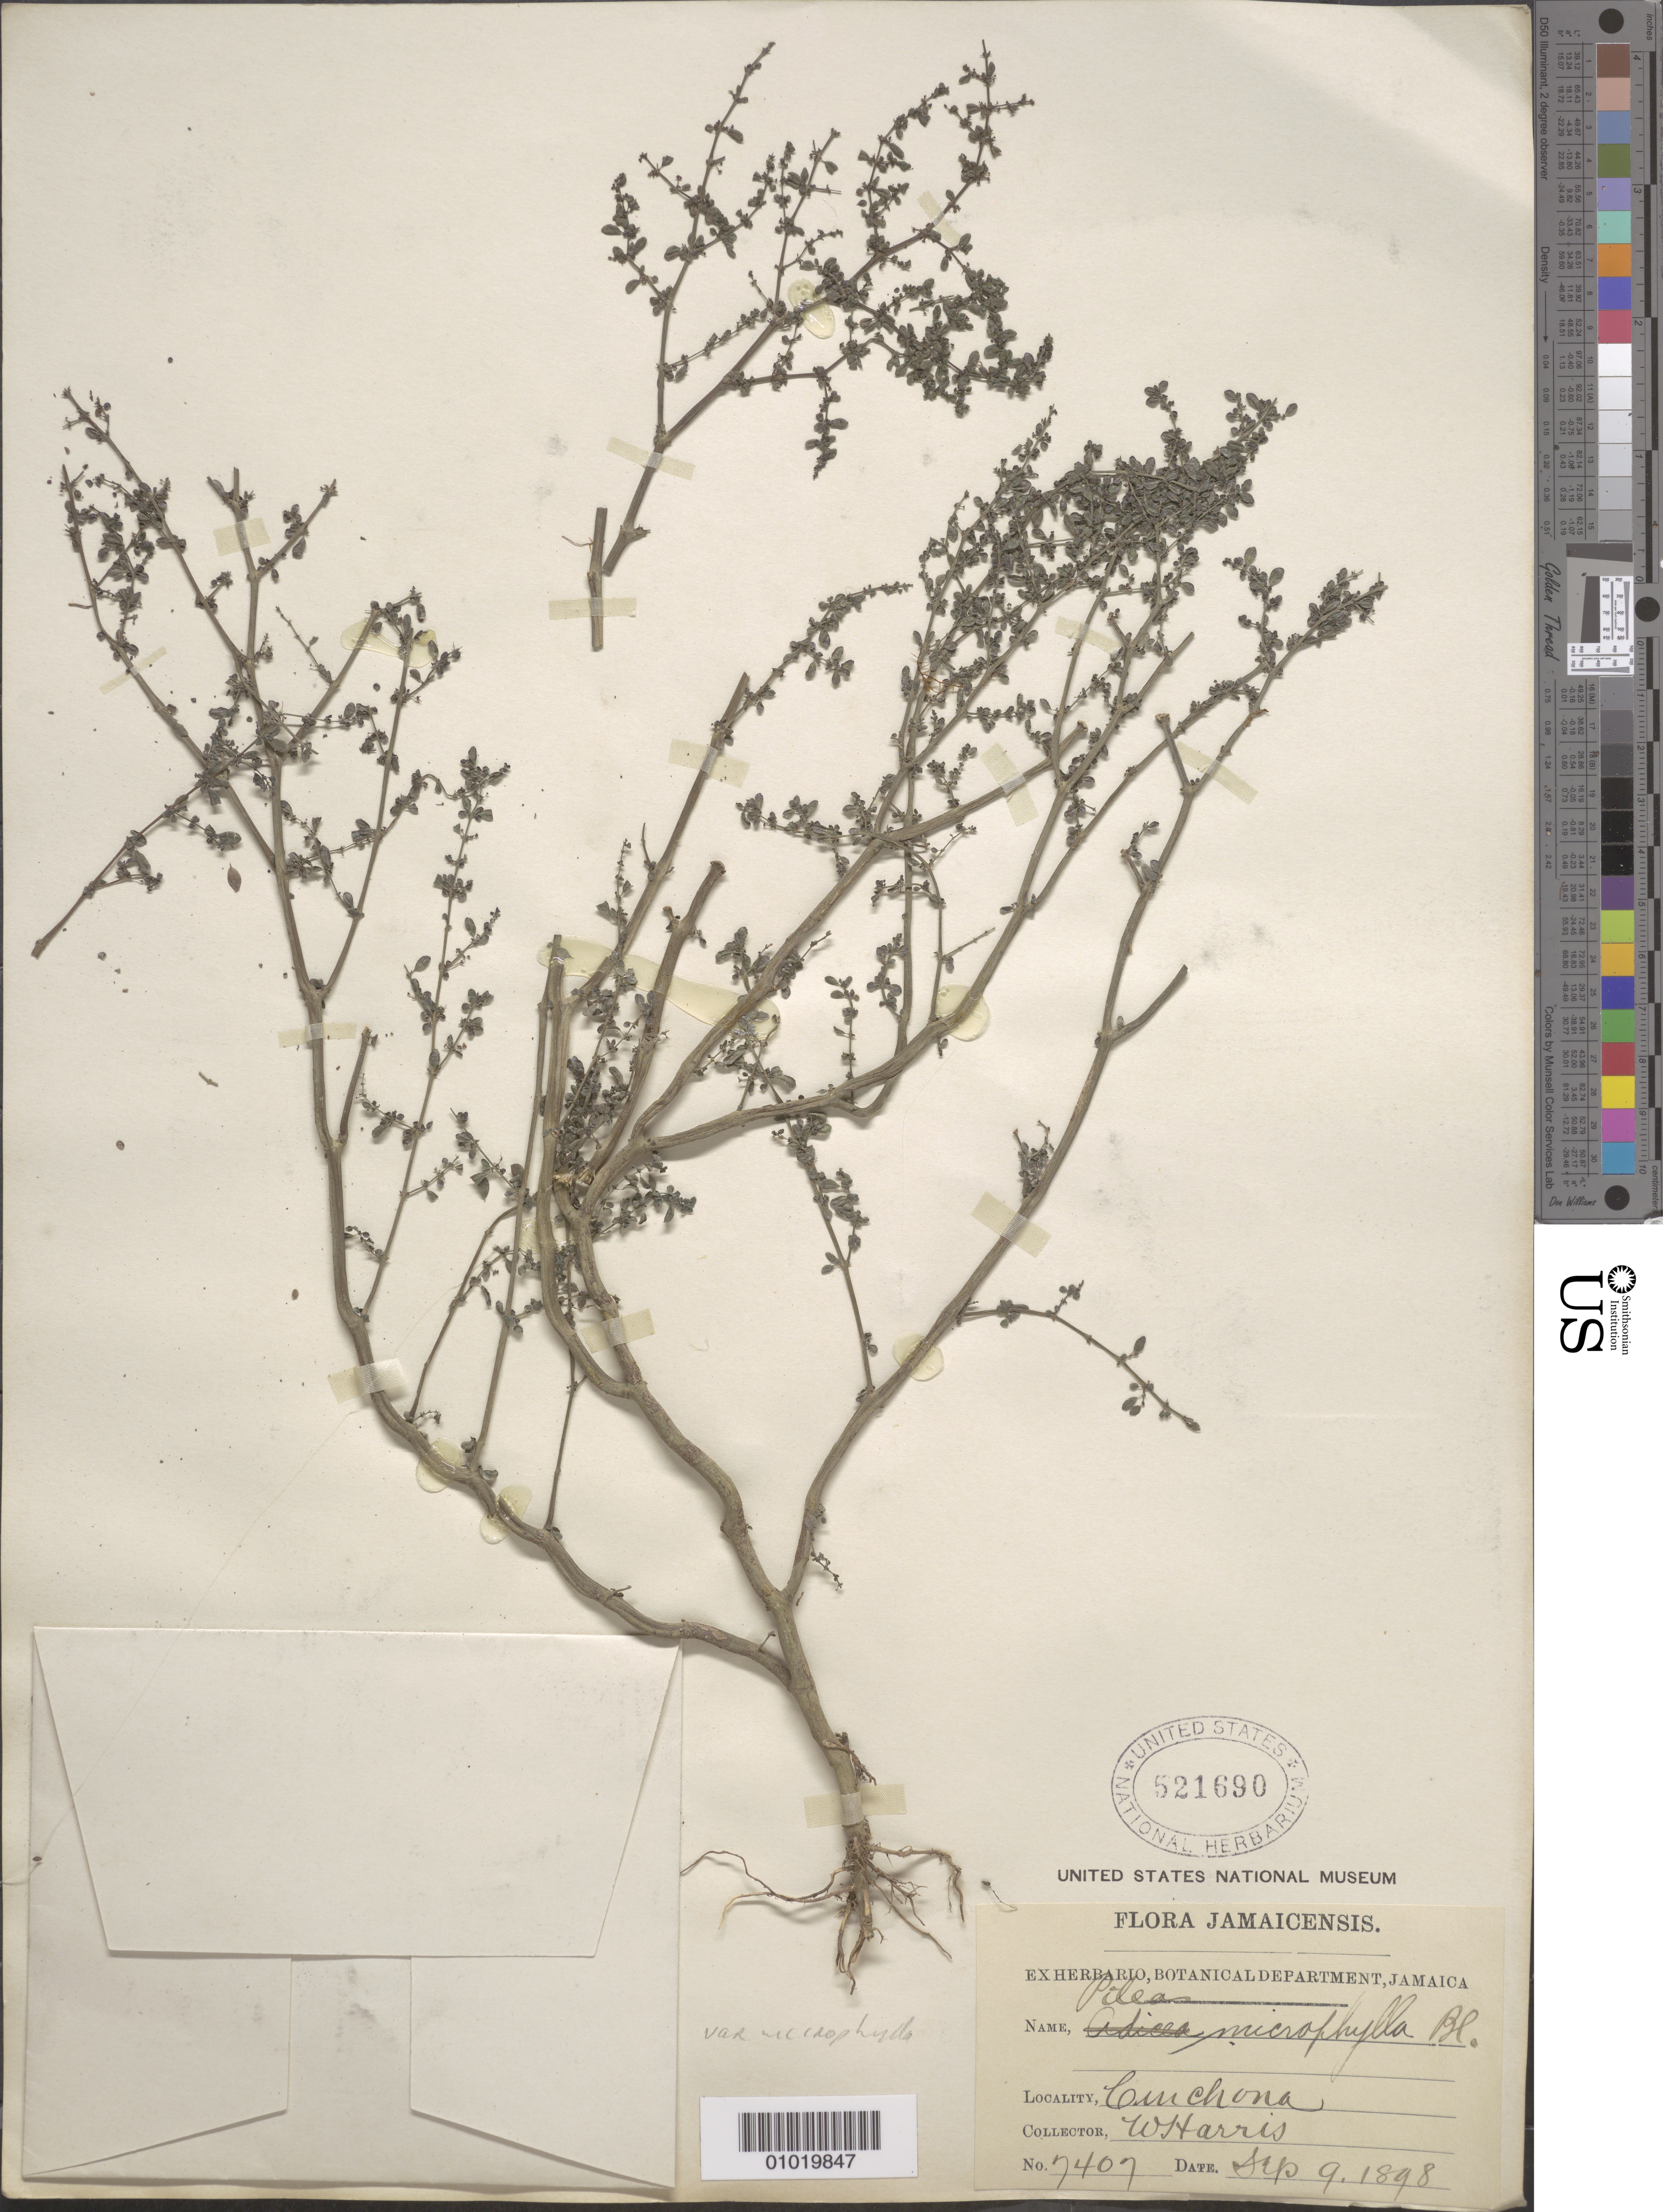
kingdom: Plantae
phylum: Tracheophyta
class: Magnoliopsida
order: Rosales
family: Urticaceae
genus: Pilea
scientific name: Pilea microphylla var. microphylla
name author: (L.) Liebm.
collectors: W. Harris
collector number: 7407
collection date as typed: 09 Sep 1898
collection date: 1898-09-09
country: Jamaica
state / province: Saint Andrew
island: Jamaica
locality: Cinchona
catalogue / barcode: US 521690